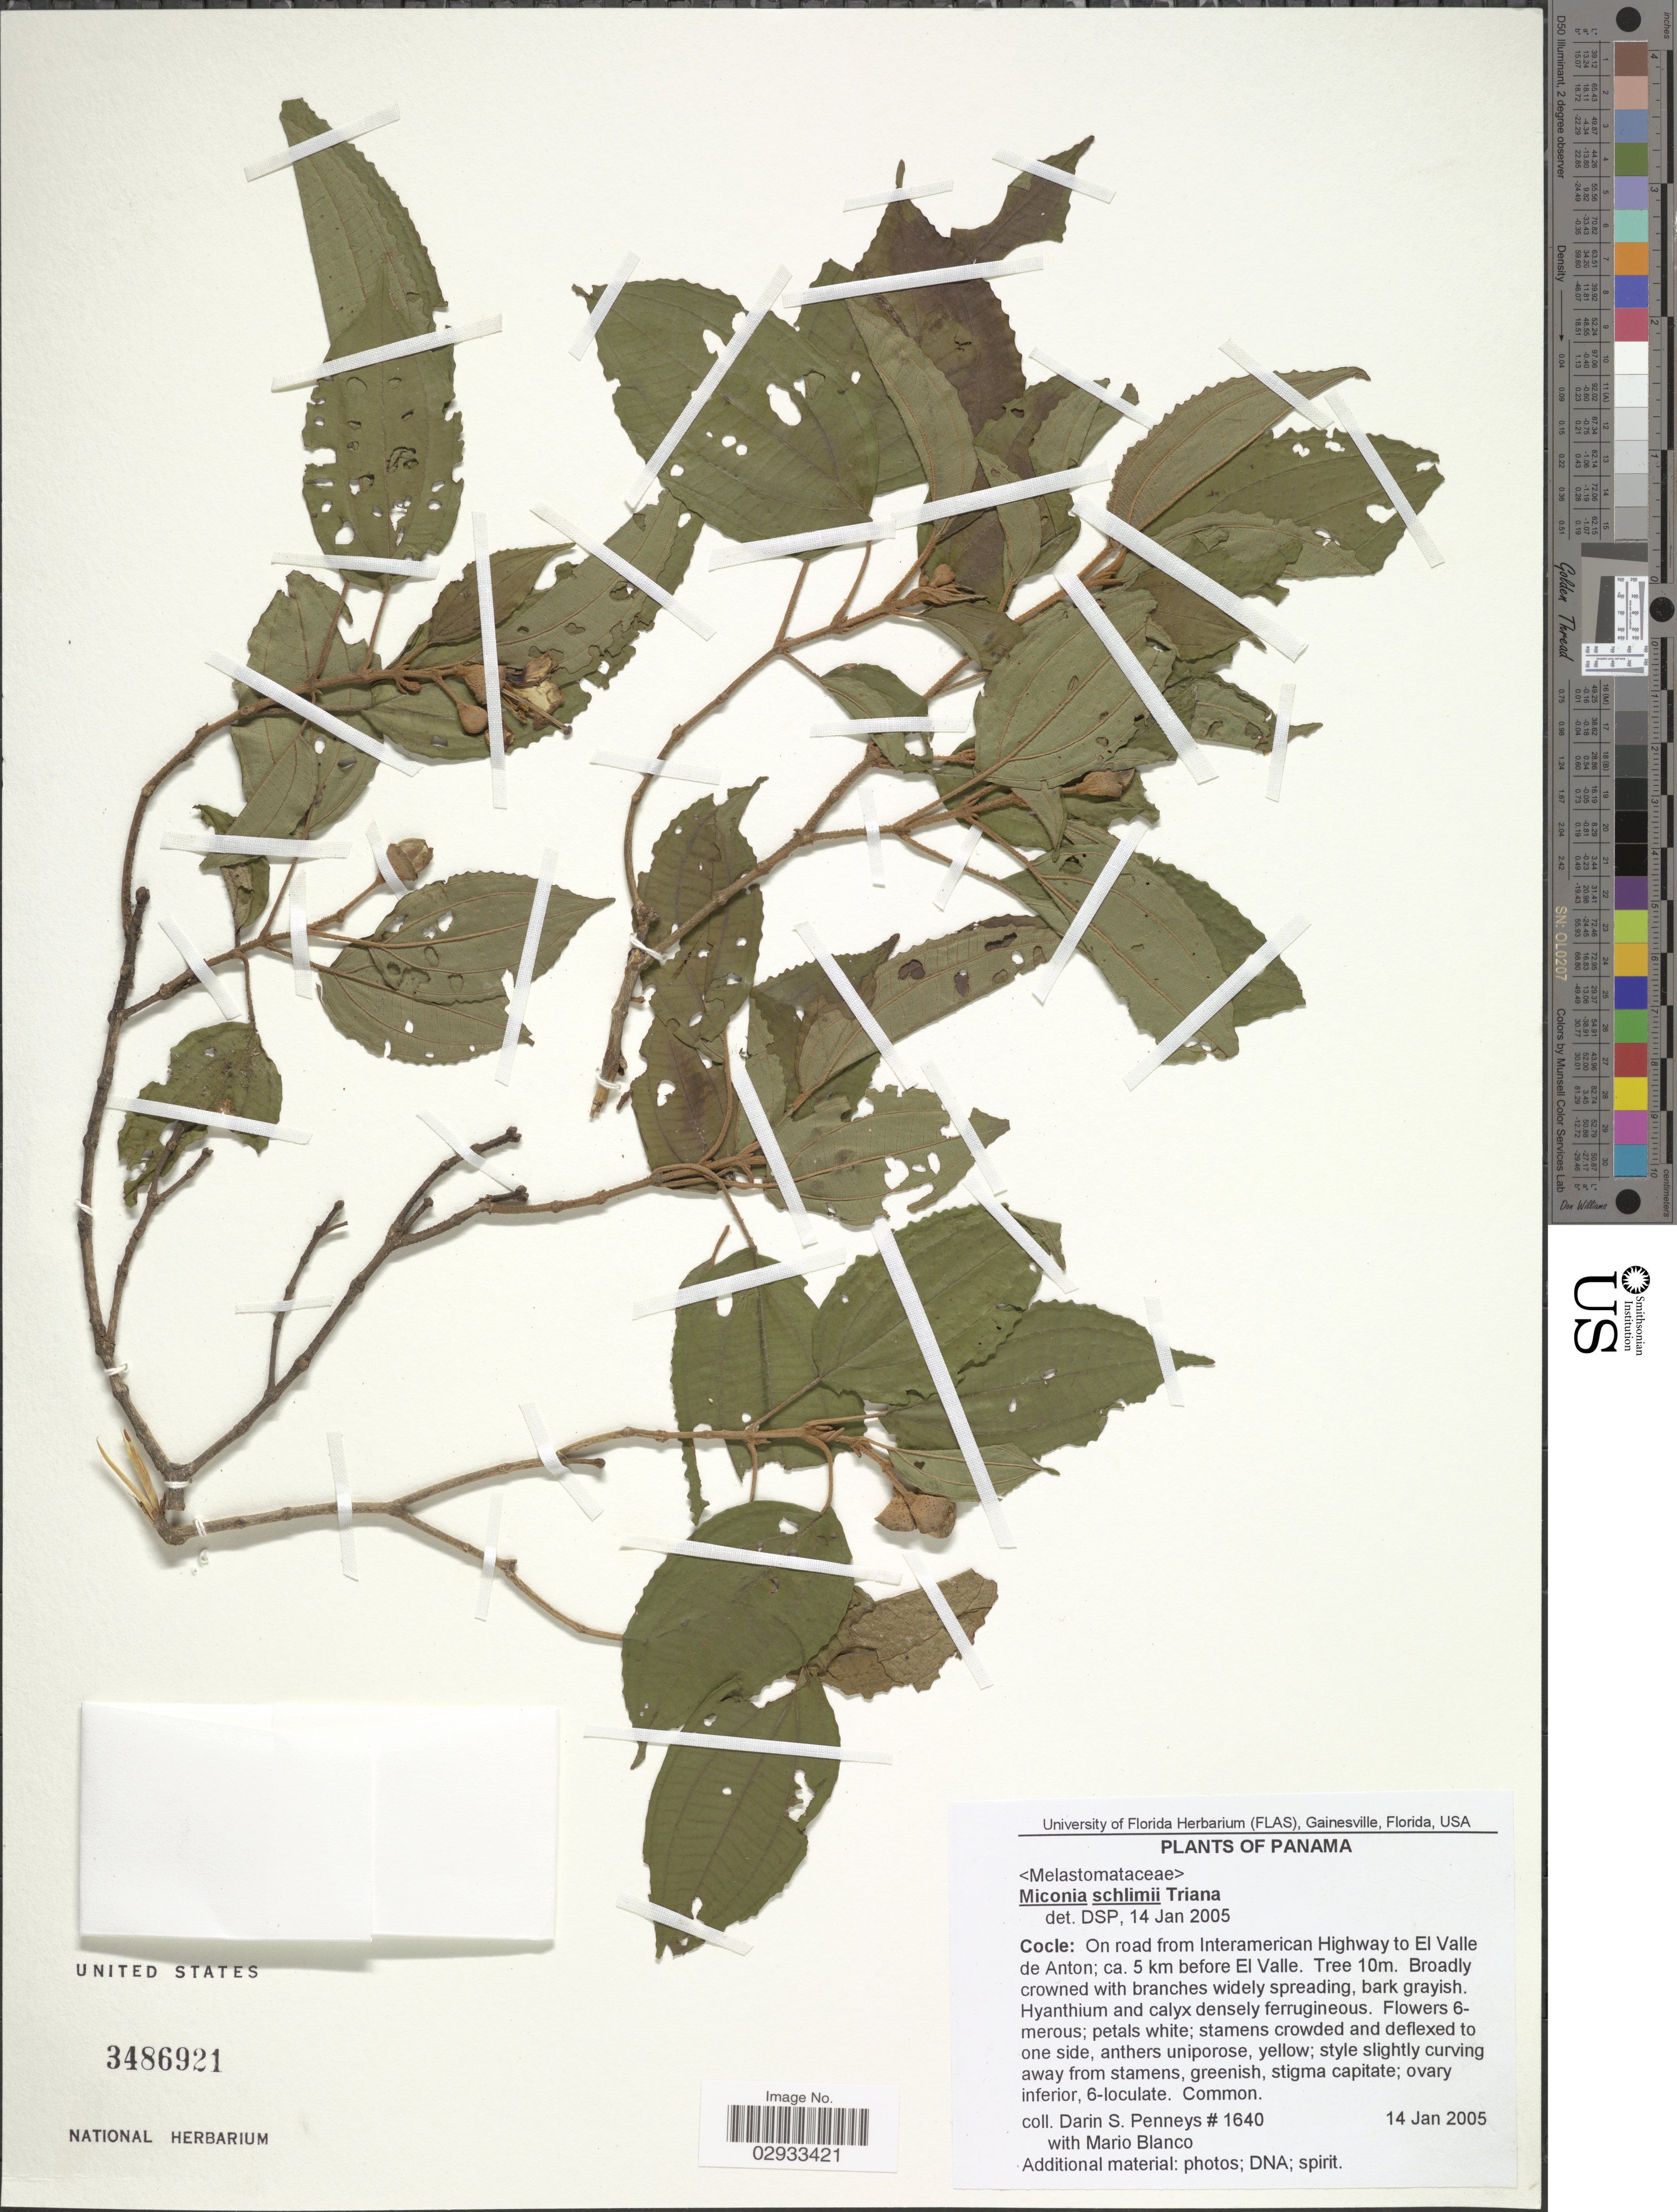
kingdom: Plantae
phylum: Tracheophyta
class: Magnoliopsida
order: Myrtales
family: Melastomataceae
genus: Miconia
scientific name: Miconia schlimii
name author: Triana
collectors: D. S. Penneys & M. A. Blanco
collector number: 1640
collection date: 2005-01-14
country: Panama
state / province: Coclé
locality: On road from Interamerican Highway to El Valle de Anton; ca. 5 km before El Valle.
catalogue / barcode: US 3486921